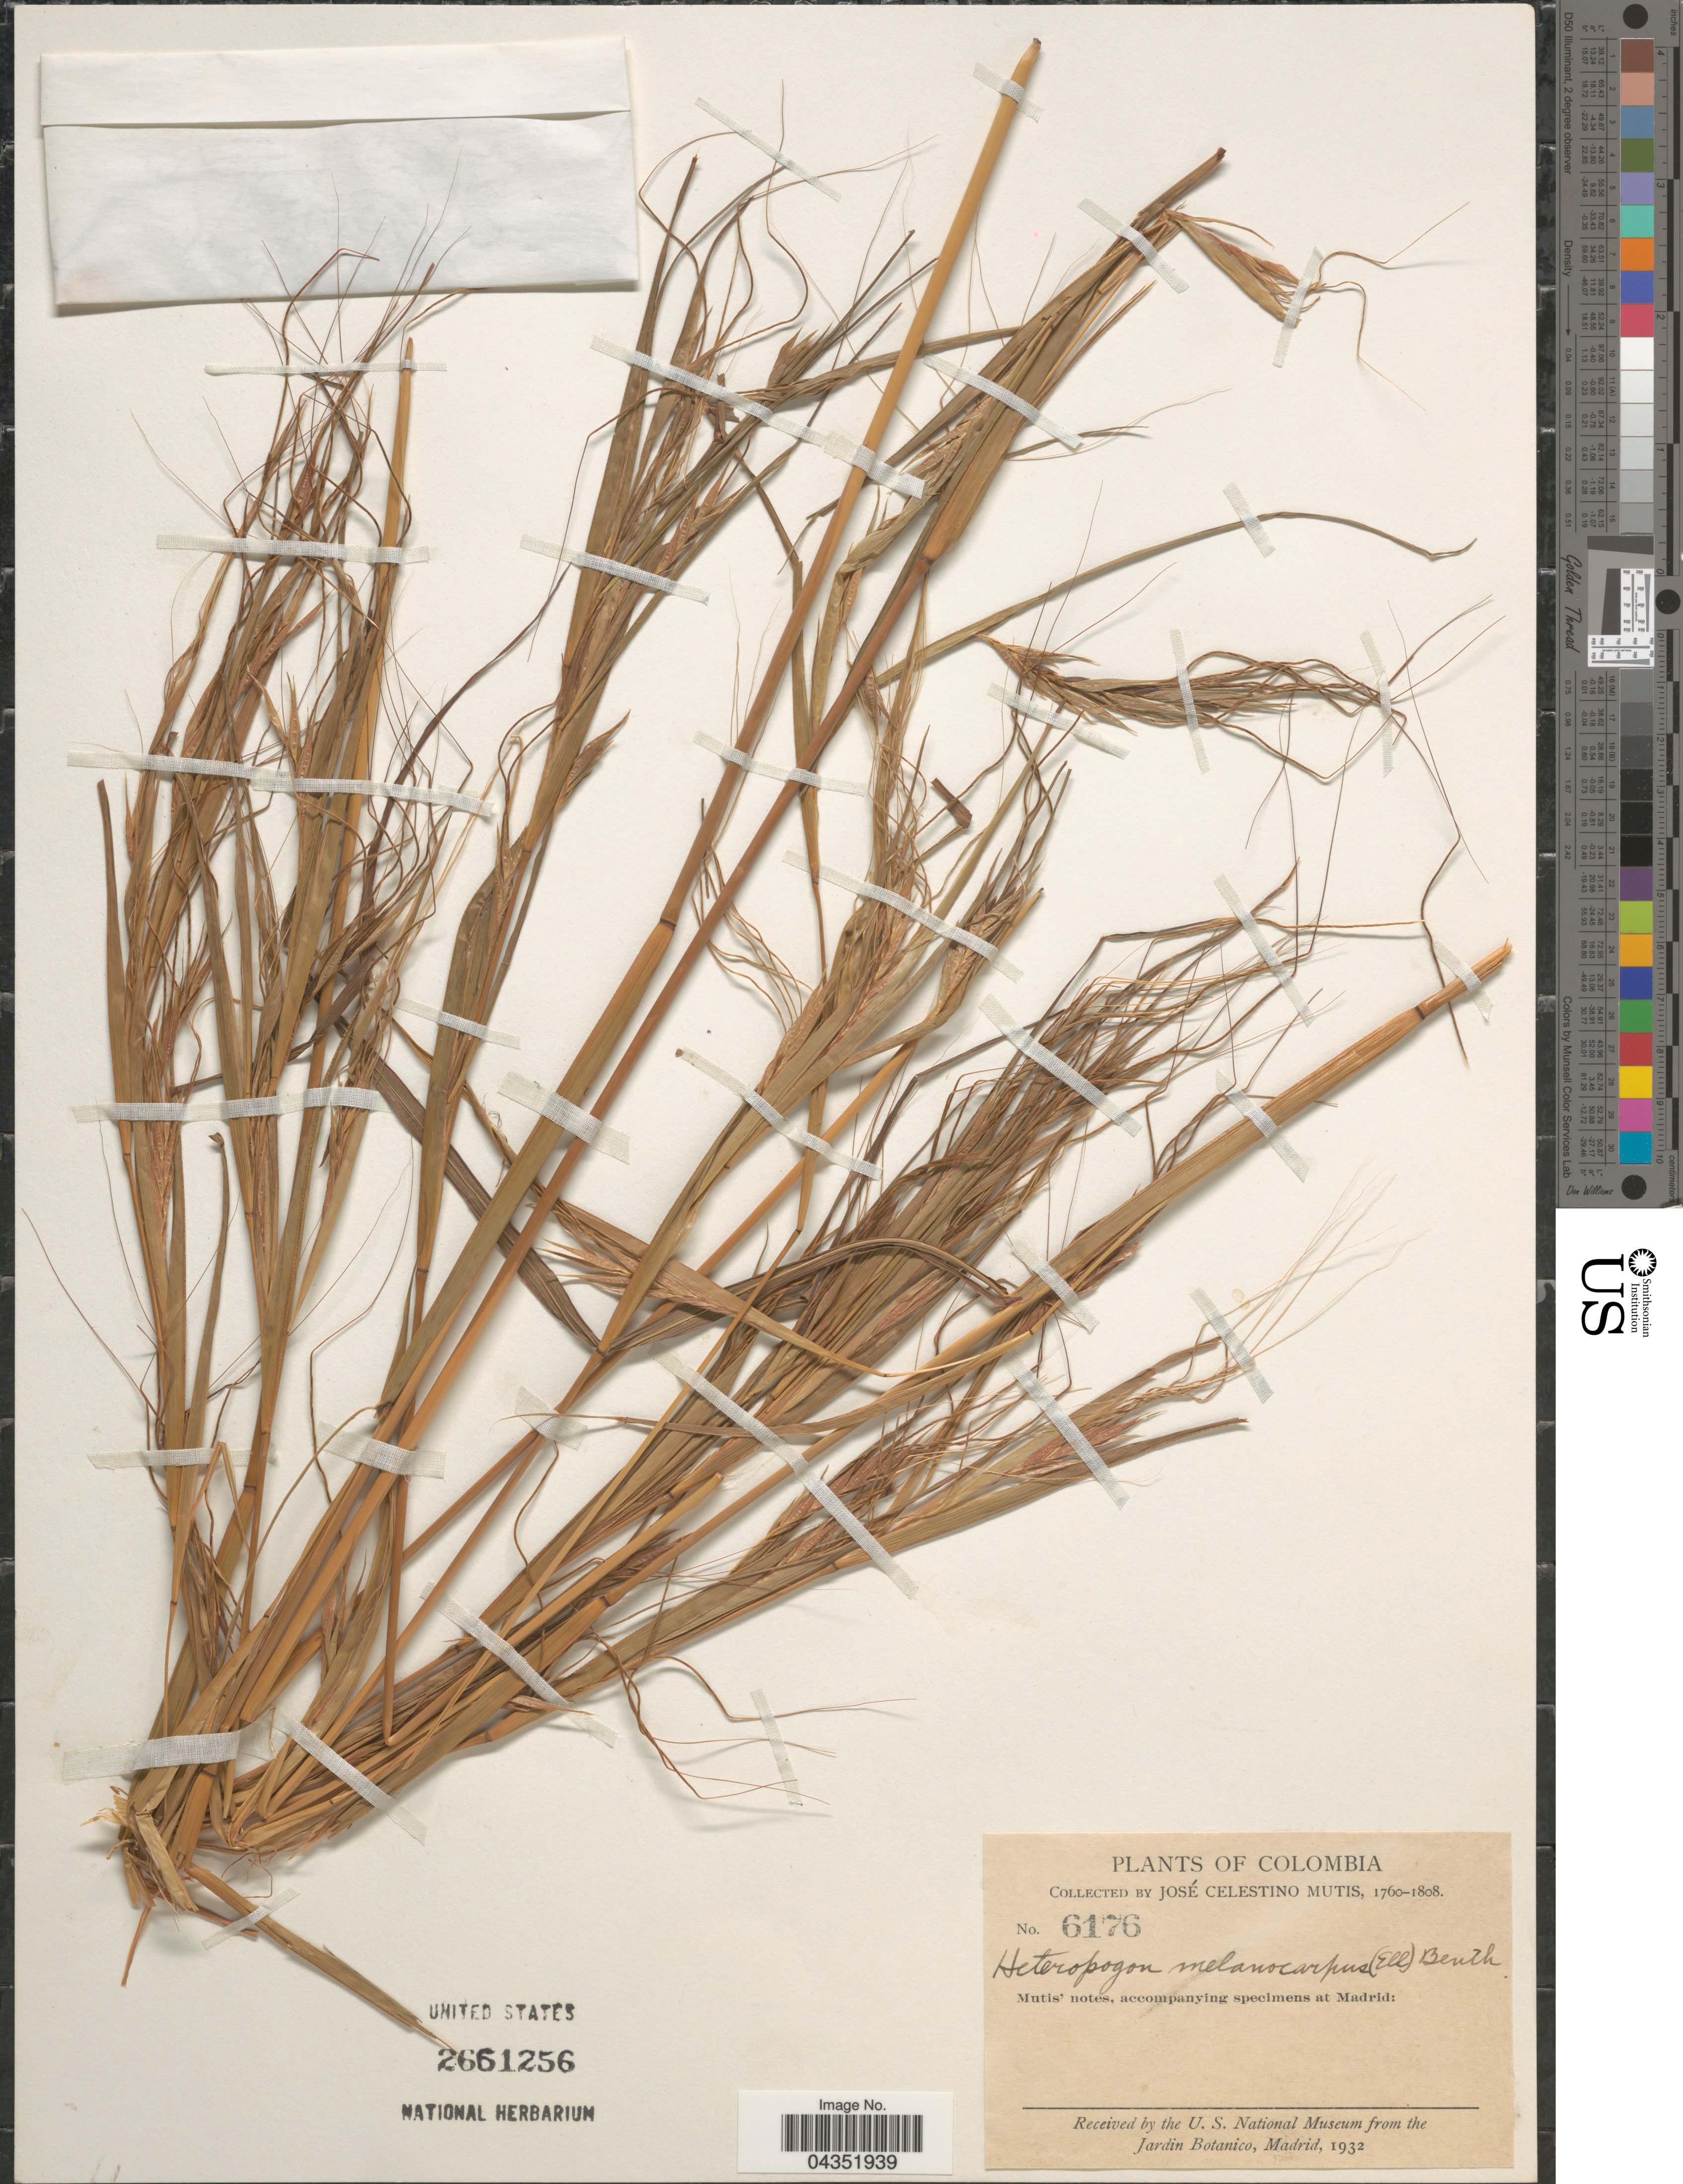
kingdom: Plantae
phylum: Tracheophyta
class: Liliopsida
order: Poales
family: Poaceae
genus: Heteropogon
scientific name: Heteropogon sp.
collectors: J. C. B. Mutis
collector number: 6176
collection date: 1760/1808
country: Colombia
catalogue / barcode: US 2661256